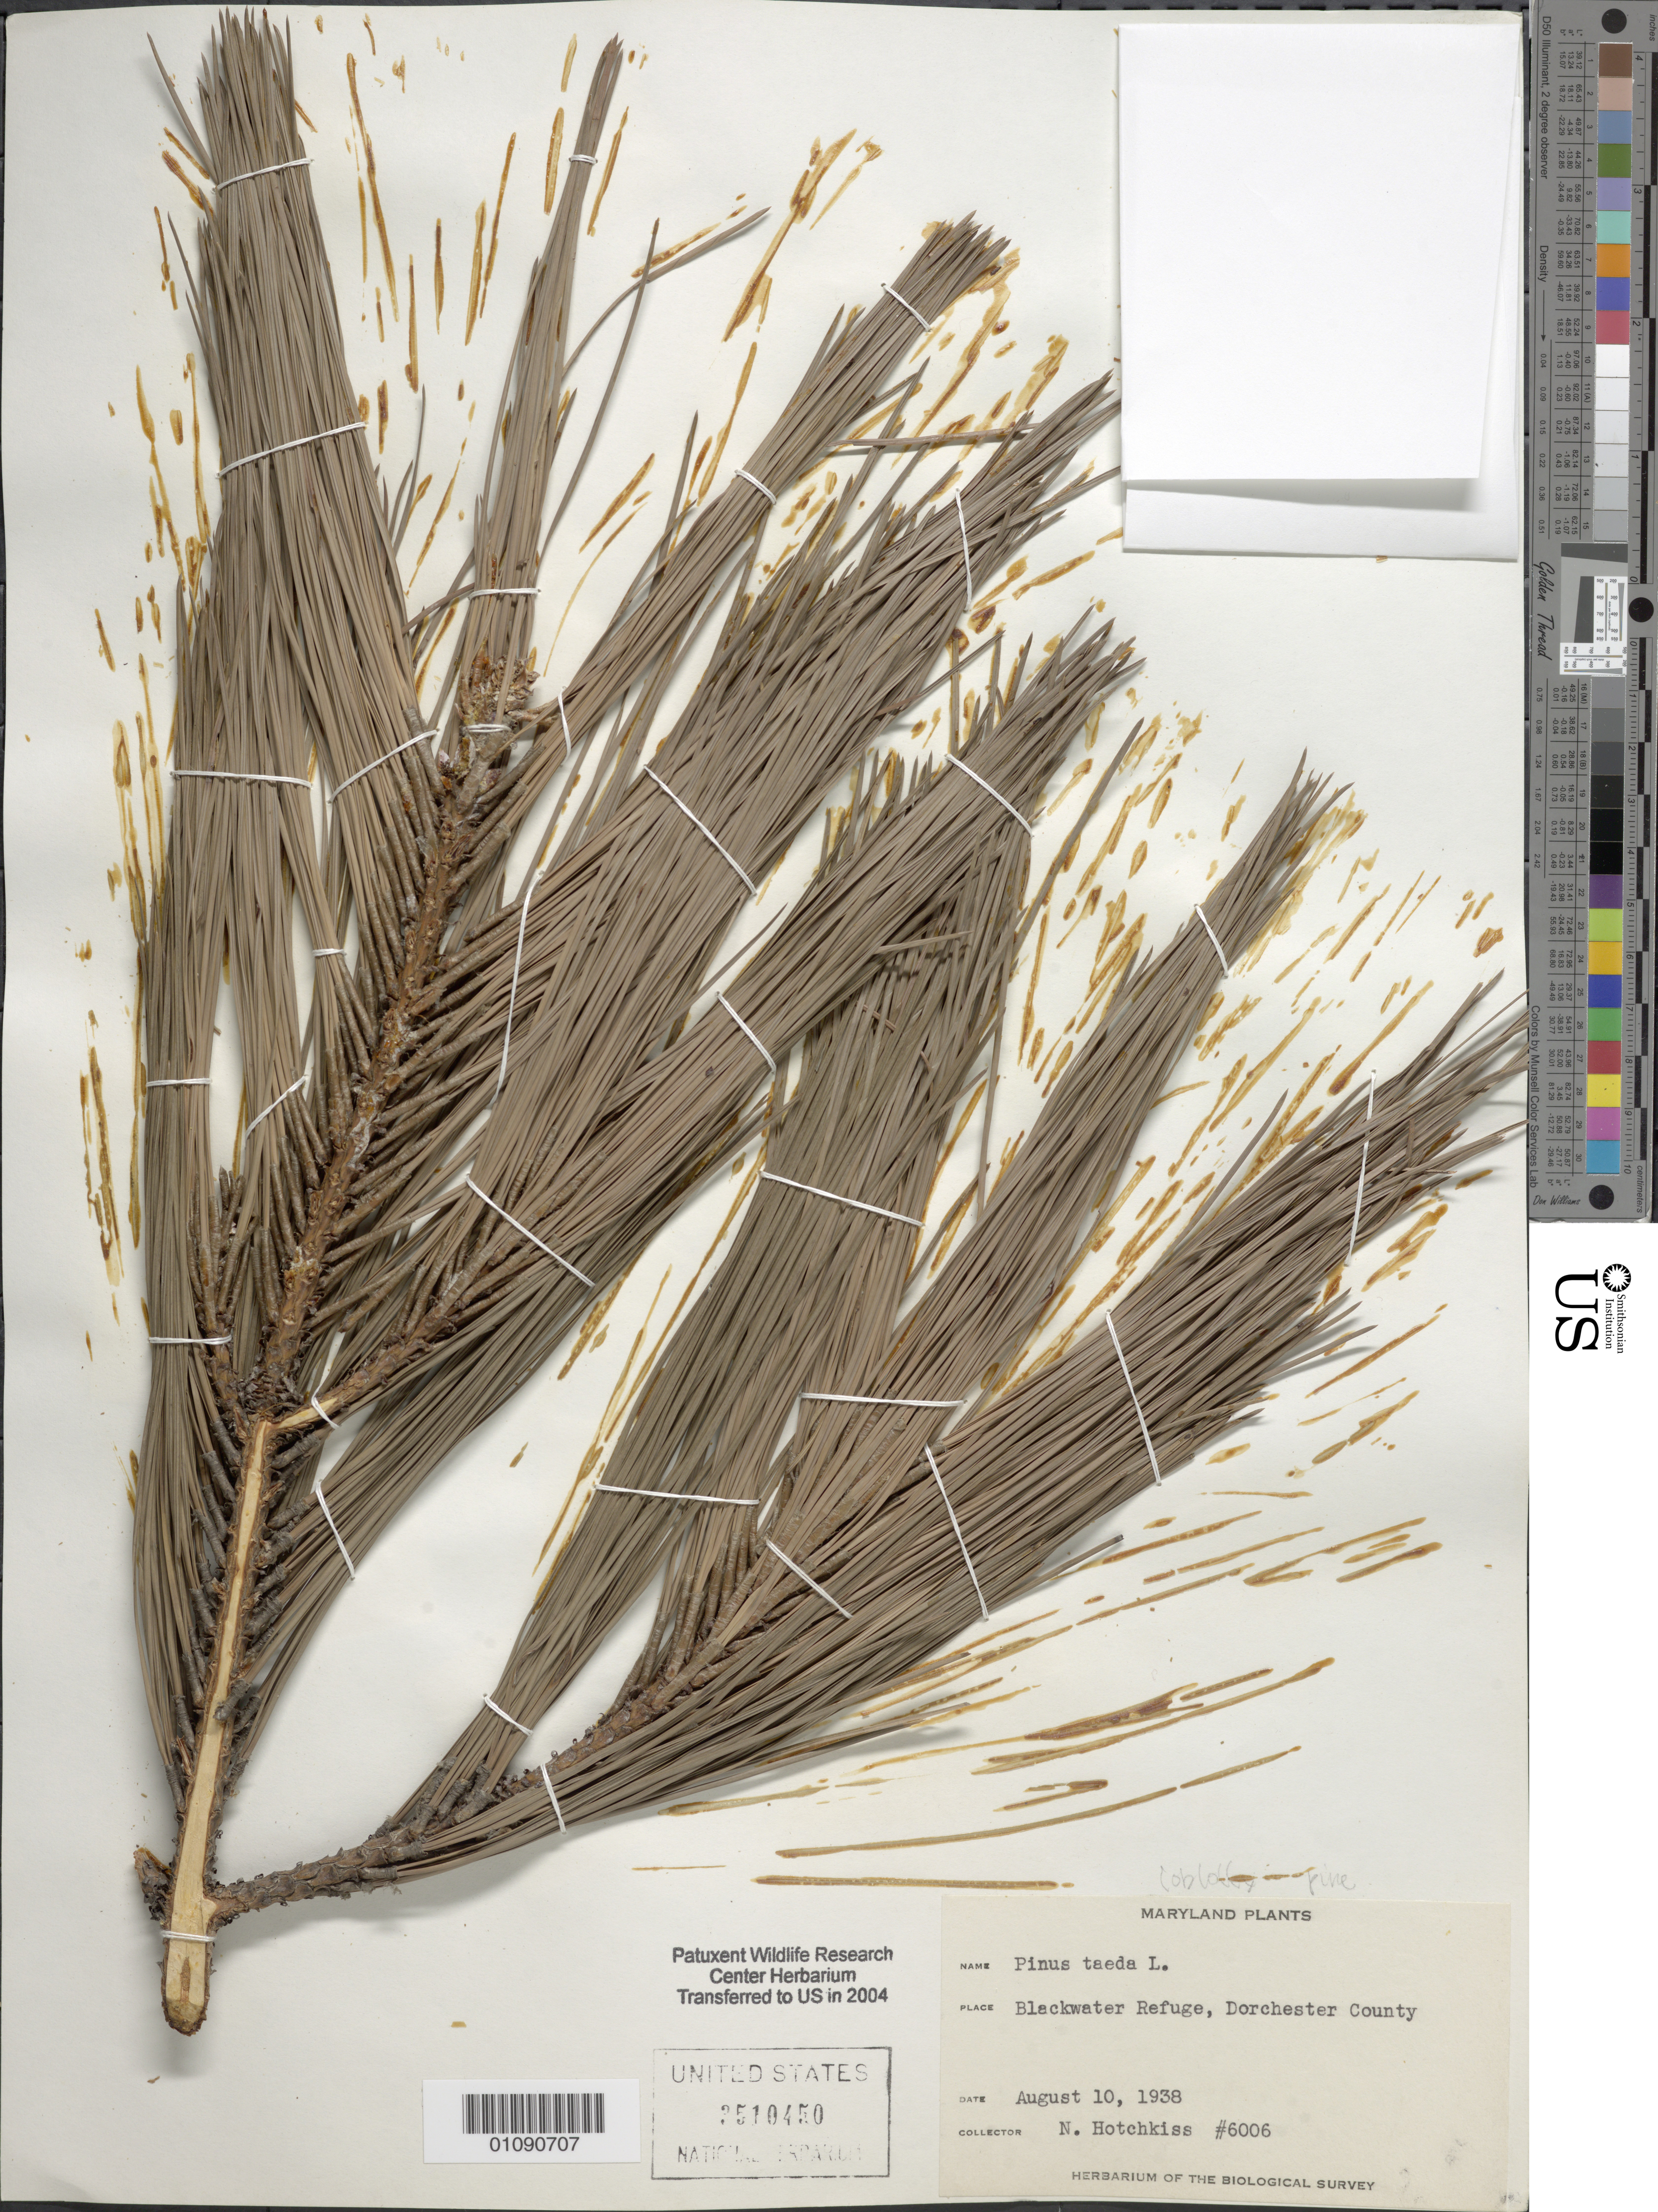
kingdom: Plantae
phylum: Tracheophyta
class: Pinopsida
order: Pinales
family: Pinaceae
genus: Pinus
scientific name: Pinus taeda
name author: L.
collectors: N. Hotchkiss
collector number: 6006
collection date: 1938-08-10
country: United States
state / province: Maryland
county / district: Dorchester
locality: Blackwater Migratory Refuge.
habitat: Woods along marsh.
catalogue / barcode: US 3510450